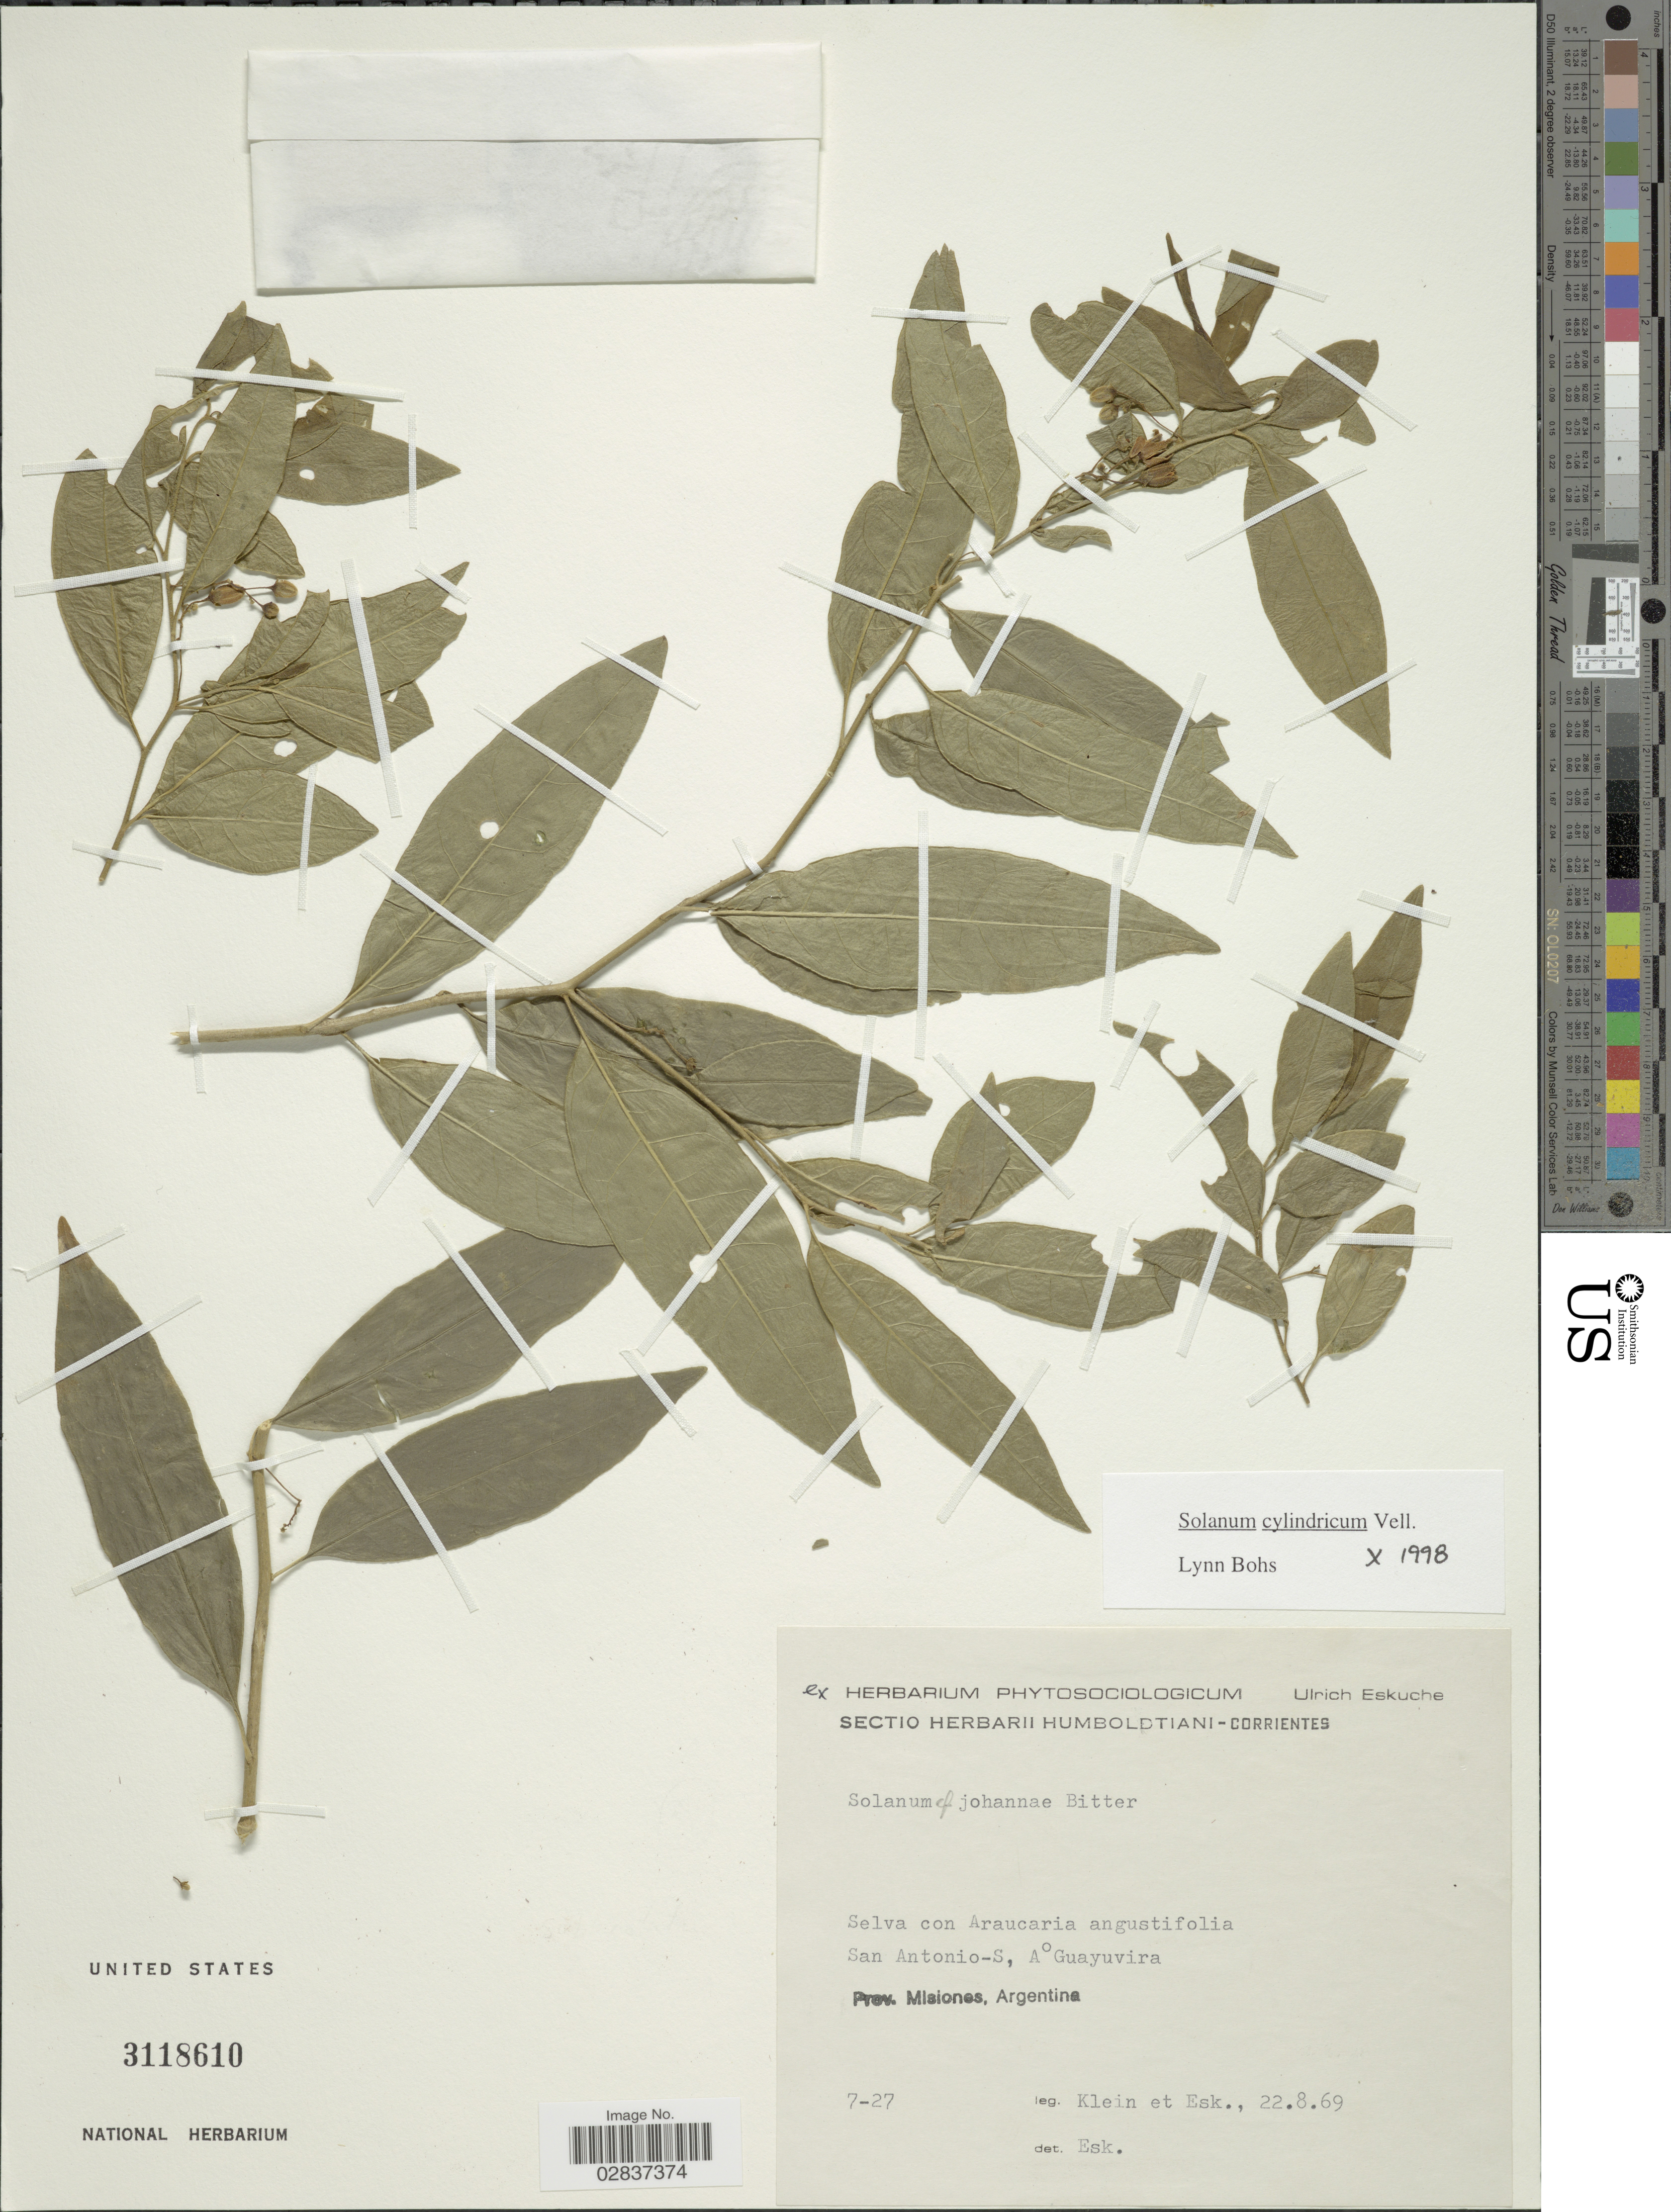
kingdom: Plantae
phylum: Tracheophyta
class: Magnoliopsida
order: Solanales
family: Solanaceae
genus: Solanum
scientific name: Solanum cylindricum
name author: Vell.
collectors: Klein, -- & U. G. Eskuche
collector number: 7-27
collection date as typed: Transcribed d/m/y: 22/8/69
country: Argentina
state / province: Misiones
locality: Selva con Araucaria angustifolia, San Antonio-S, A°Guayuvira.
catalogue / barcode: US 3118610